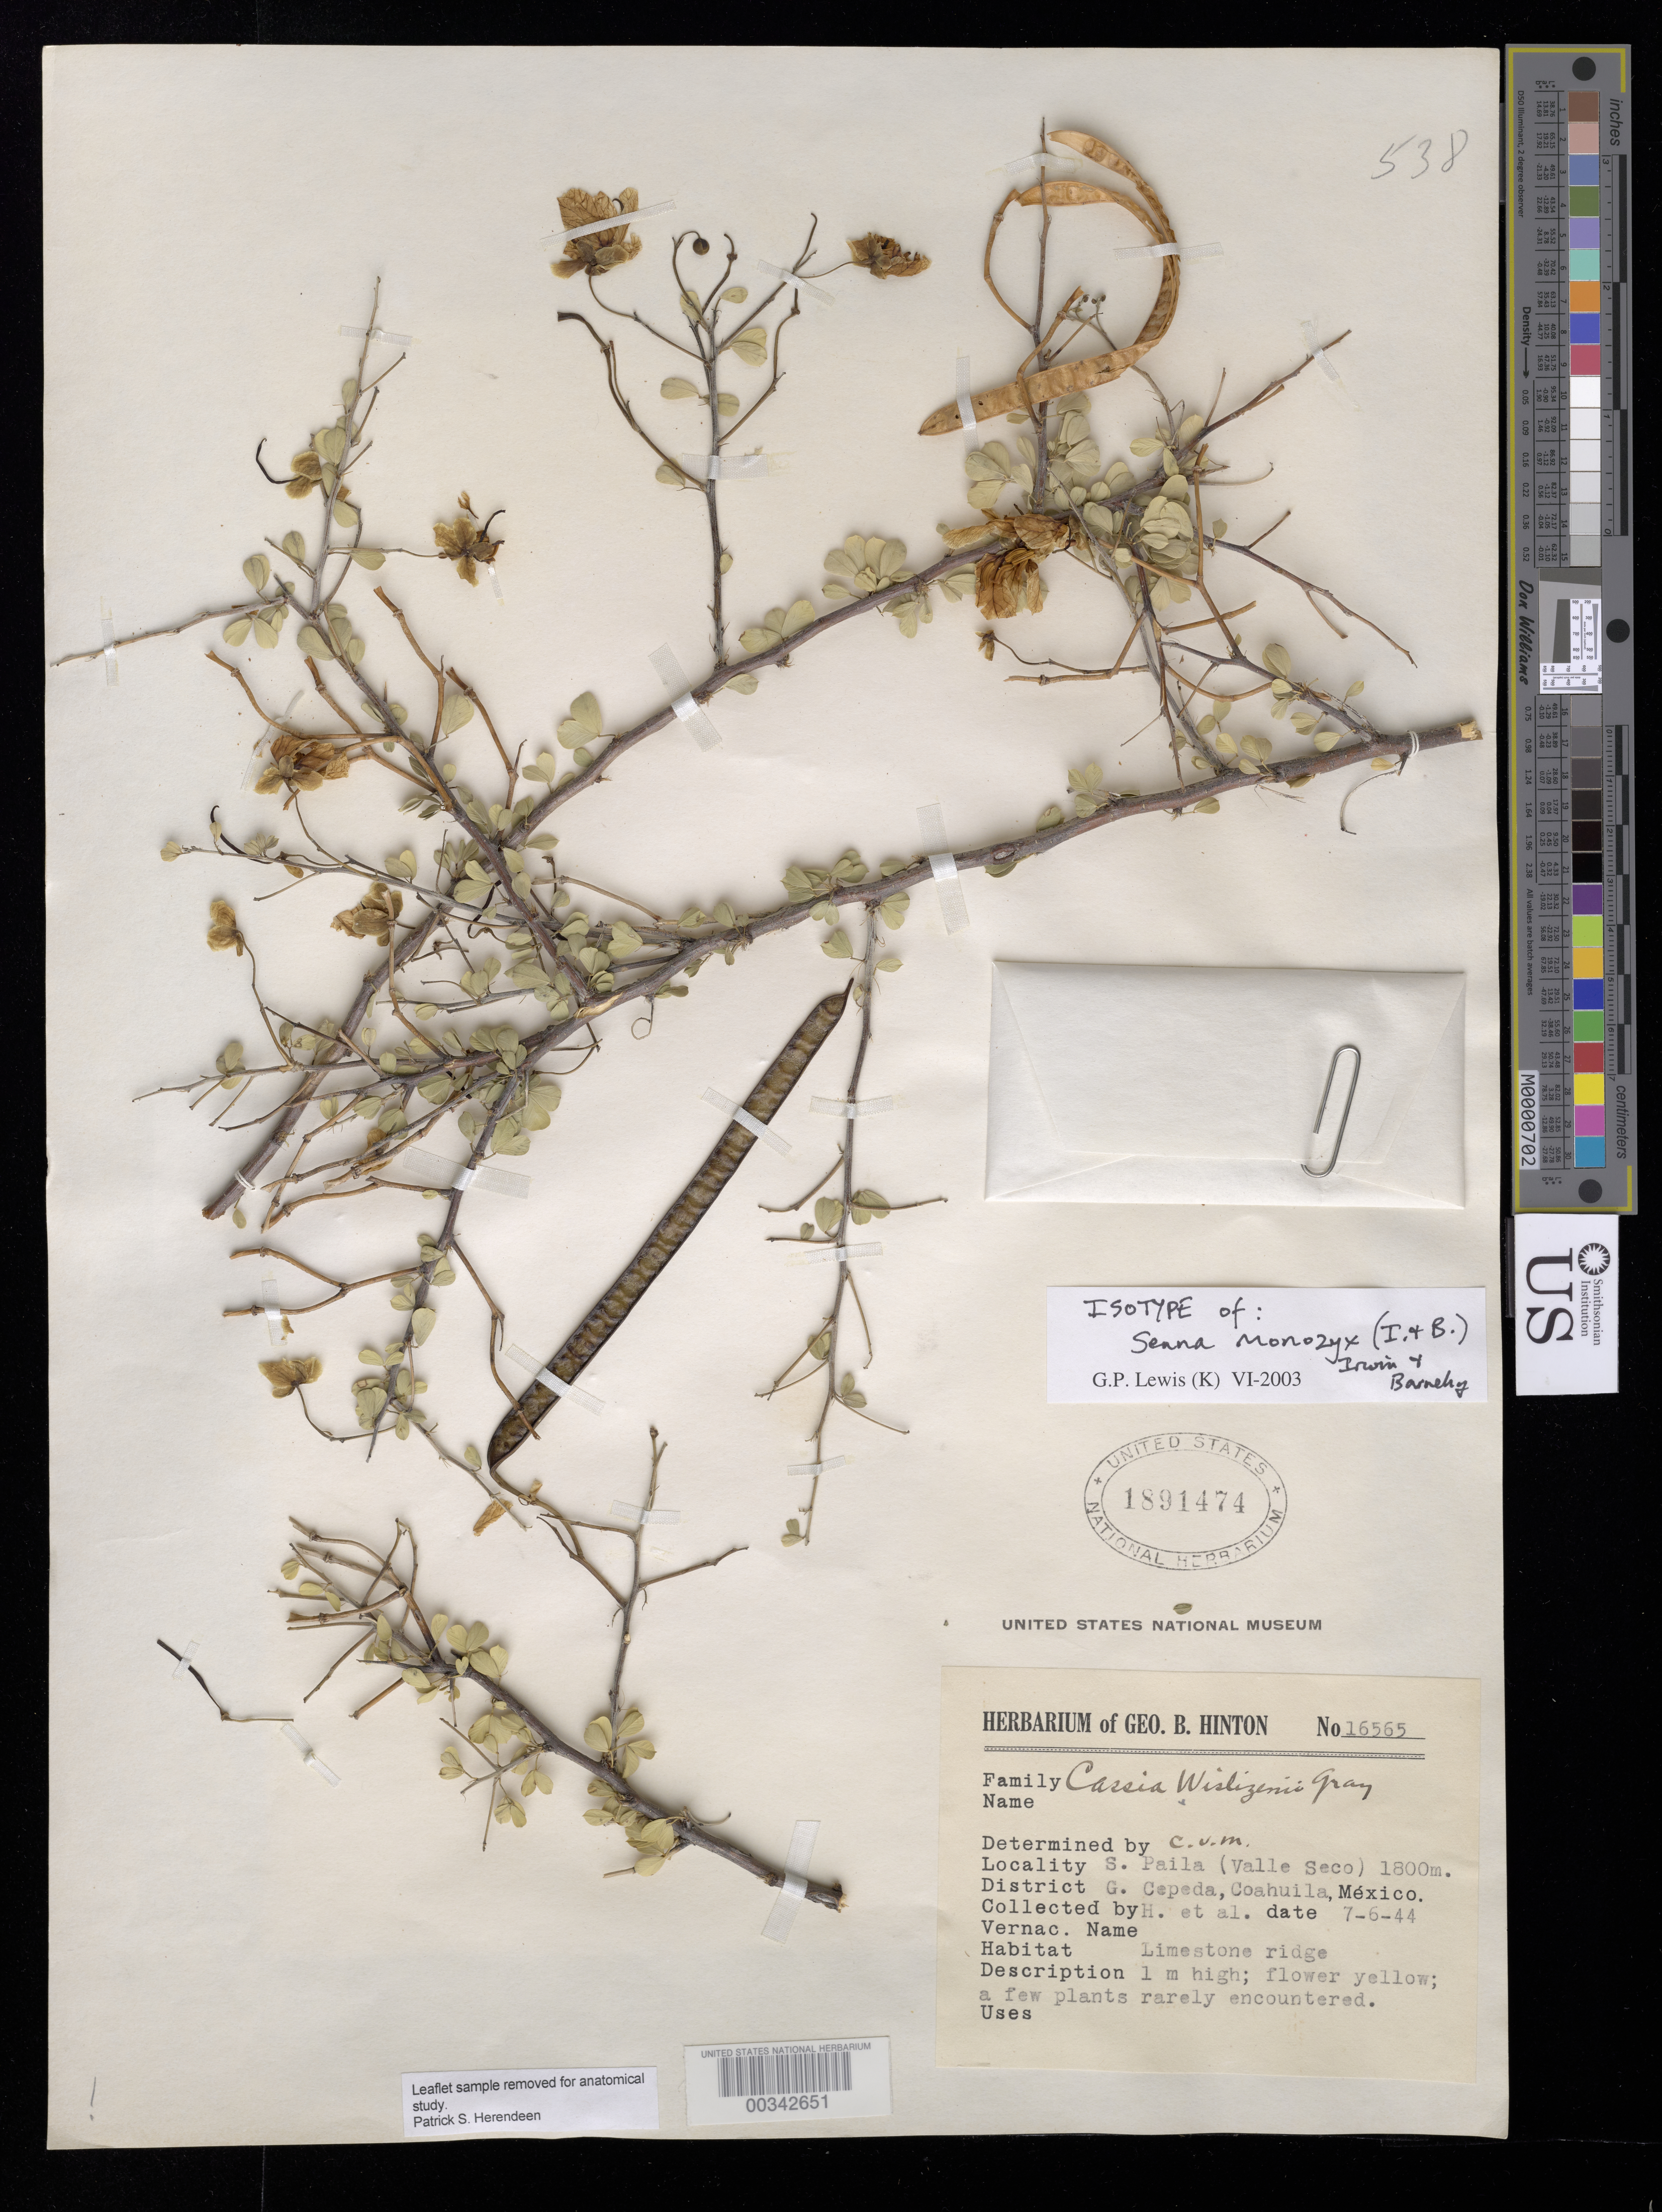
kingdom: Plantae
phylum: Tracheophyta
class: Magnoliopsida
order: Fabales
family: Fabaceae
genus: Cassia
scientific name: Cassia monozyx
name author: H.S. Irwin & Barneby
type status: Isotype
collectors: G. B. Hinton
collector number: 16565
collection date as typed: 06 Jul 1944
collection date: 1944-07-06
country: Mexico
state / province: Coahuila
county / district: General Cepeda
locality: S. Paila (Valle Seco)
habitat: Limestone ridge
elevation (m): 1800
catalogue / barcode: US 1891474